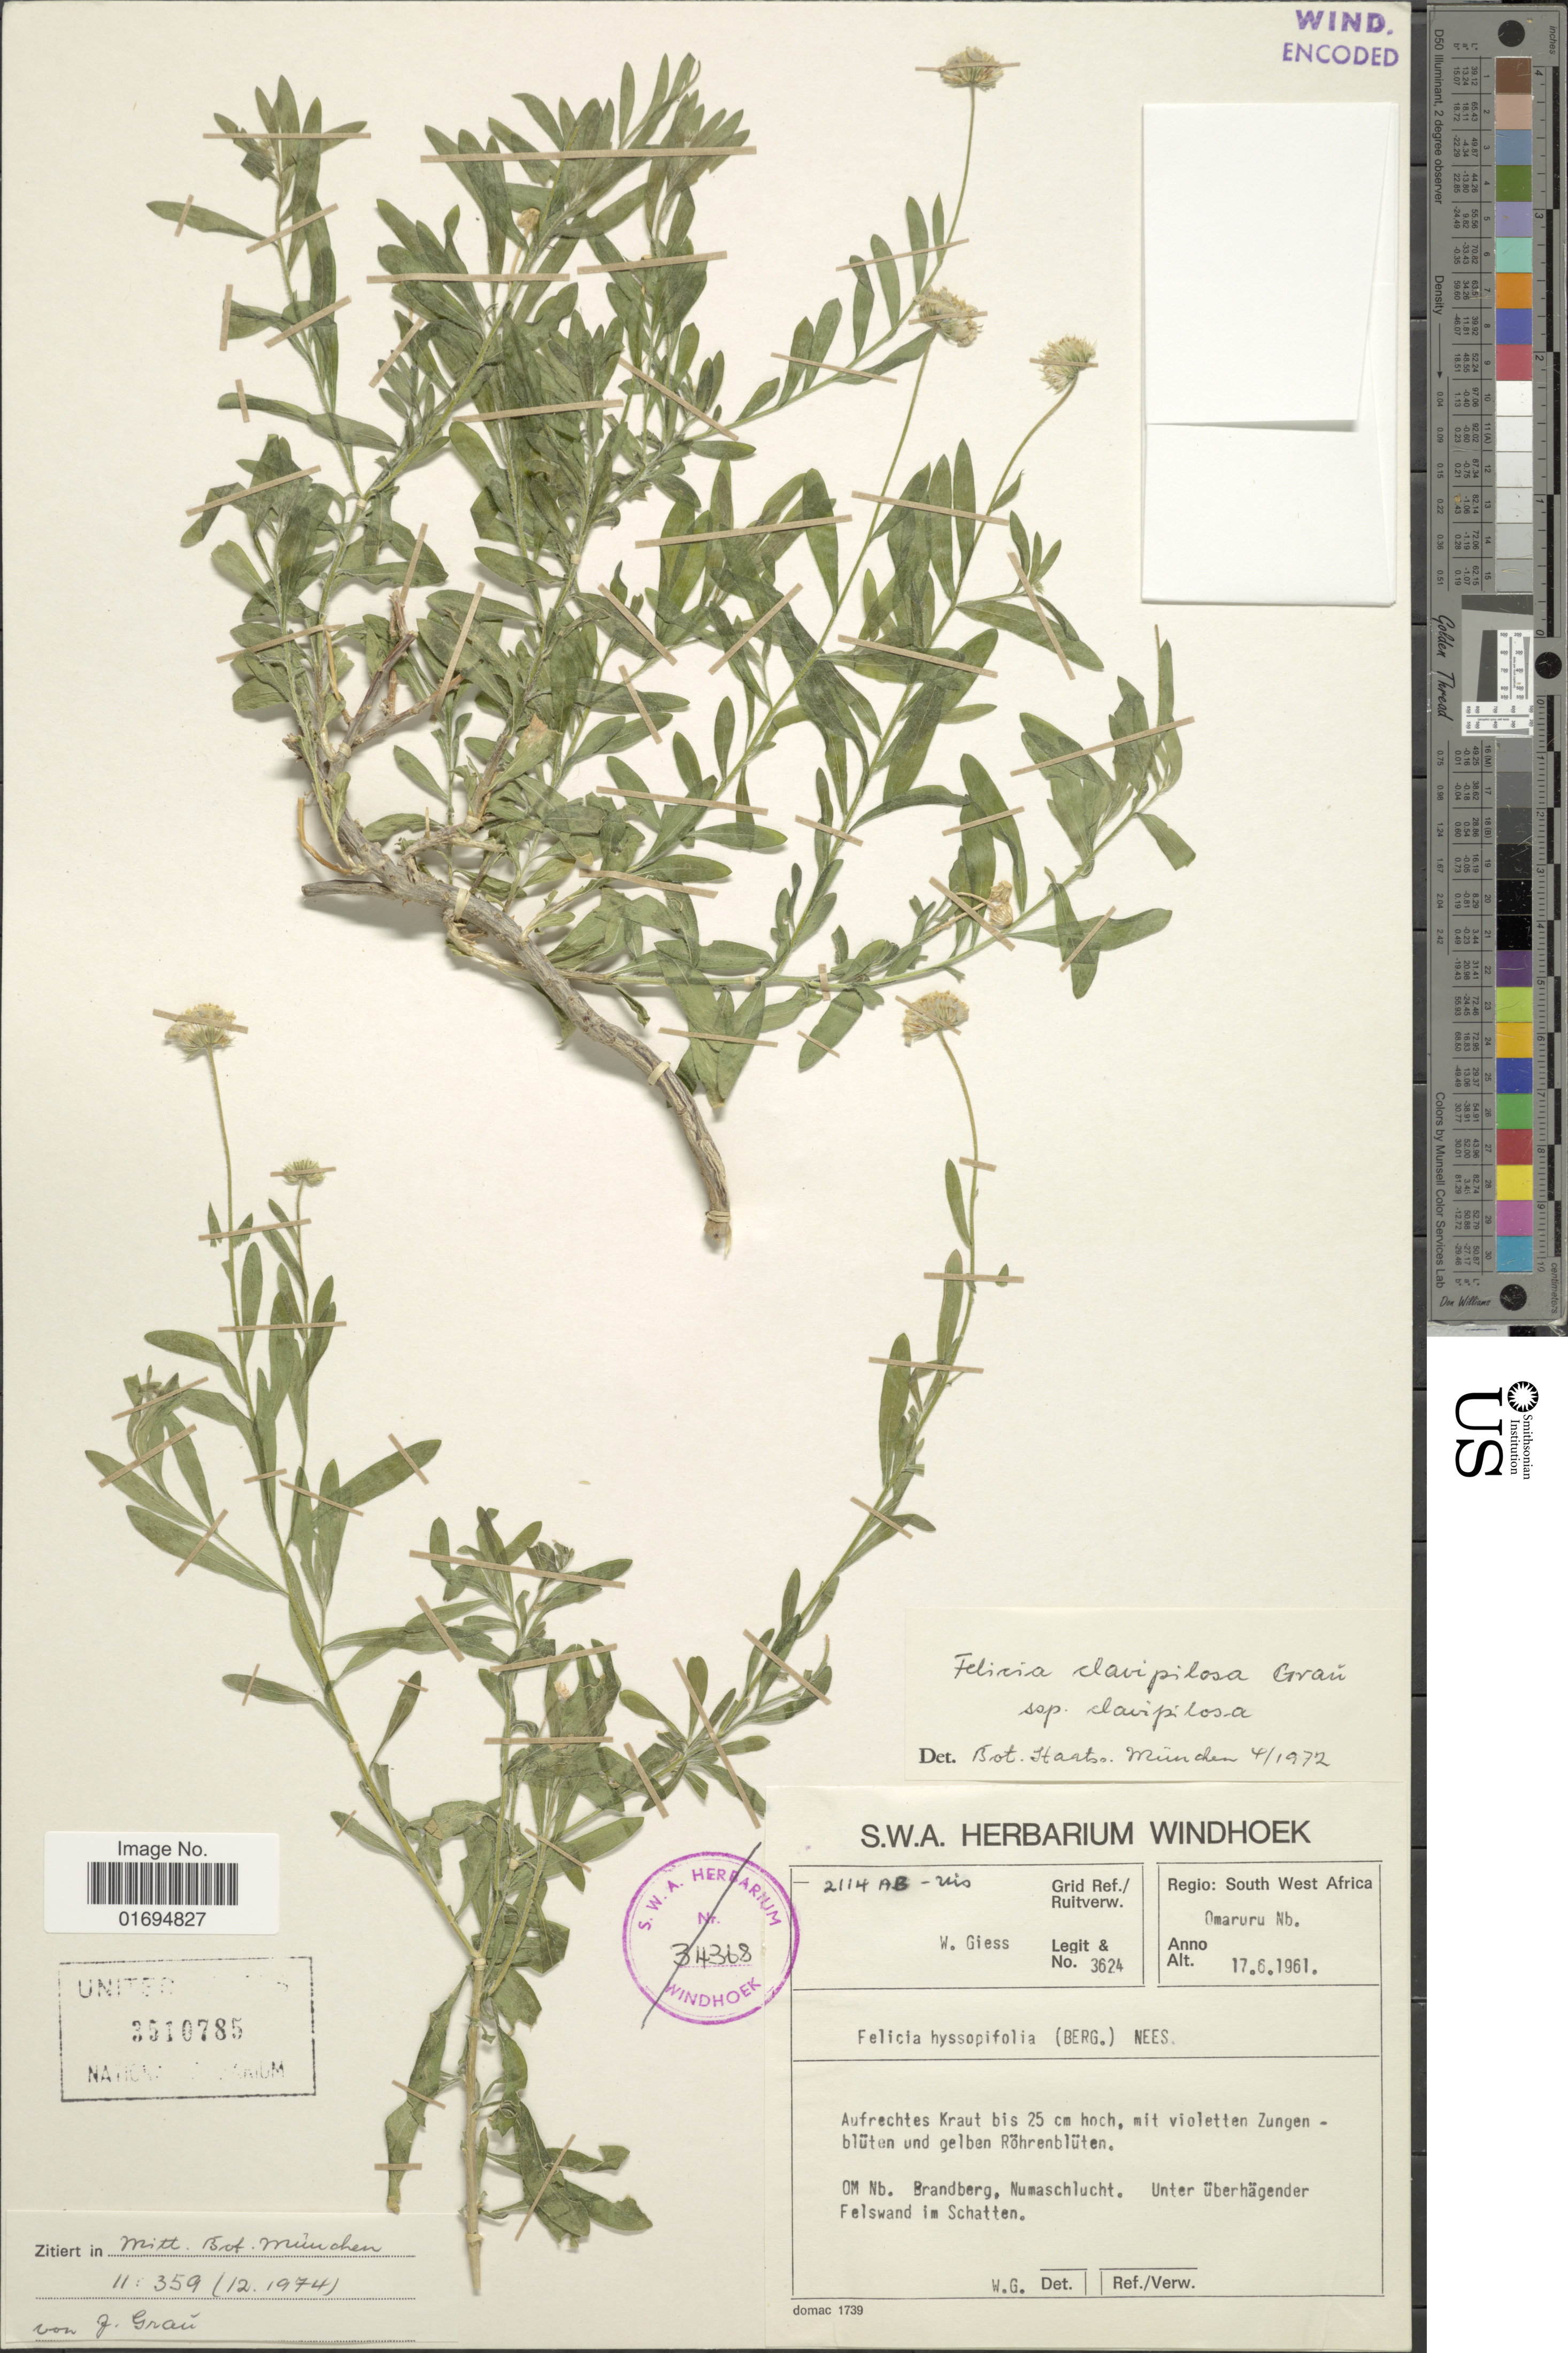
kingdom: Plantae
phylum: Tracheophyta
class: Magnoliopsida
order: Asterales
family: Asteraceae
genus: Felicia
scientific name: Felicia clavipilosa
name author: Grau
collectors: W. Giess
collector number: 3624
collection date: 1961-06-17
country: Namibia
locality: South West Africa, Omaruru Nb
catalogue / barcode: US 3510785